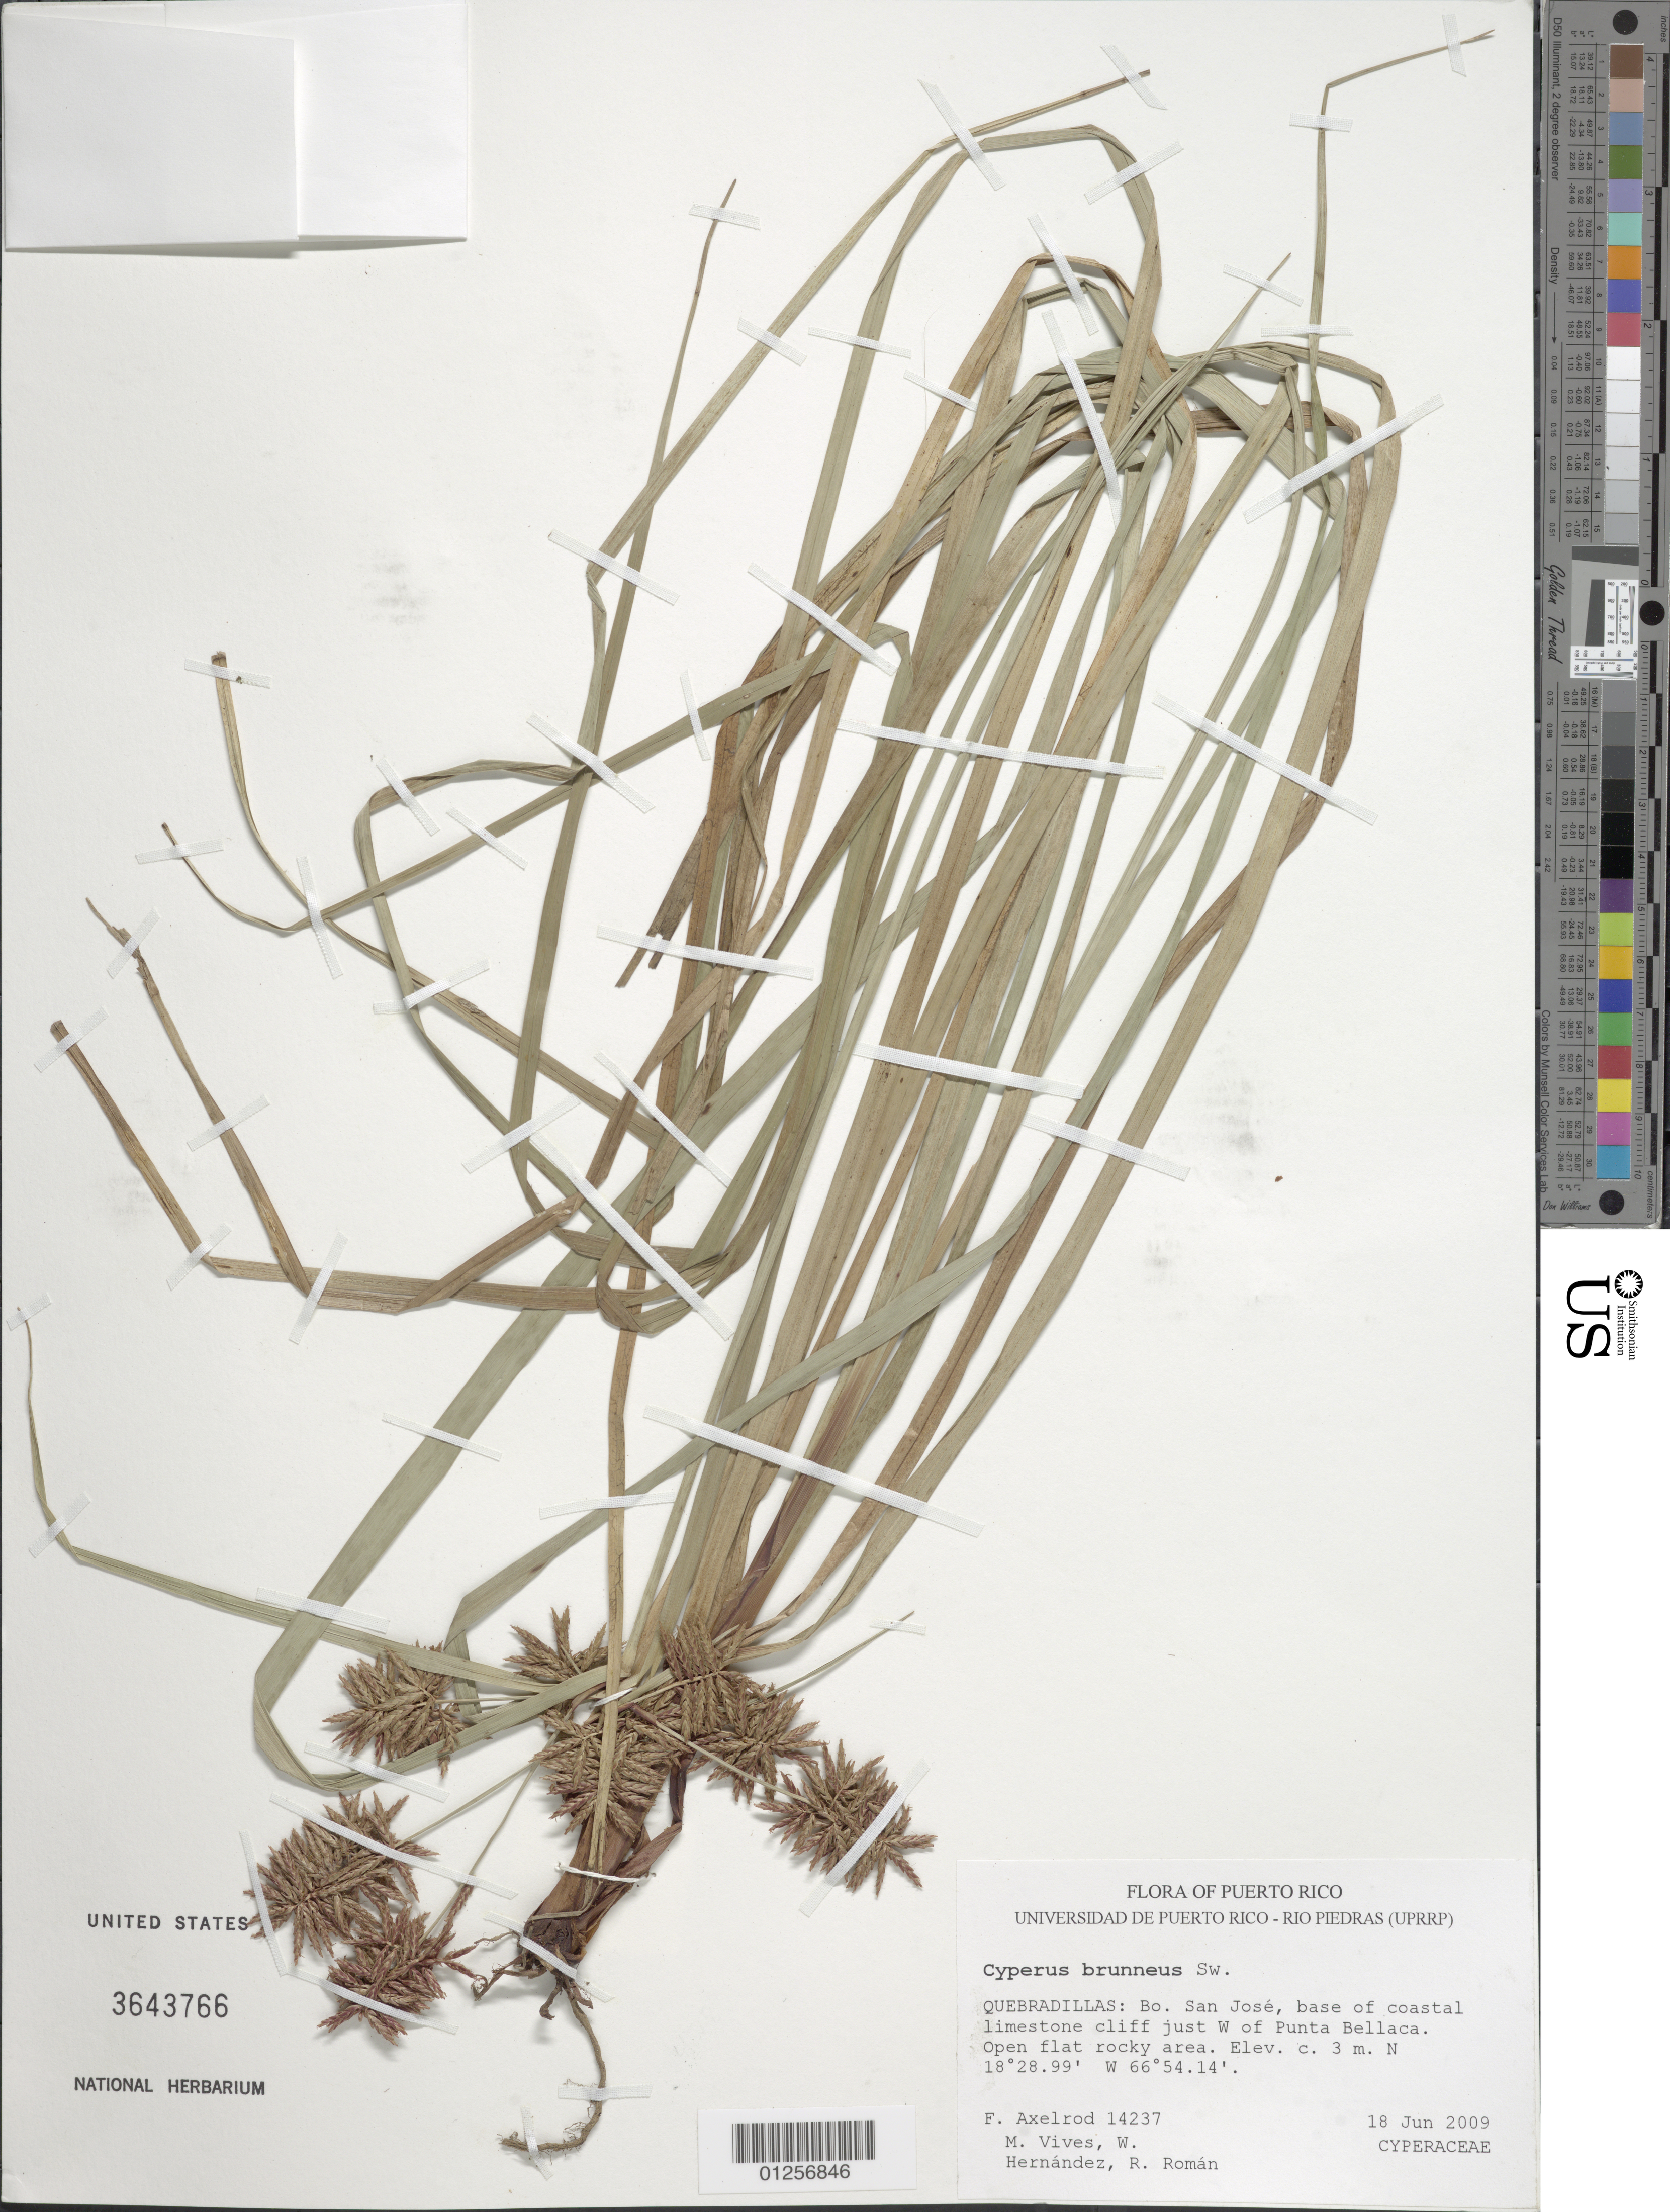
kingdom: Plantae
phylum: Tracheophyta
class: Liliopsida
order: Poales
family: Cyperaceae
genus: Cyperus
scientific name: Cyperus brunneus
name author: Sw.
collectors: F. S. Axelrod, M. Vives, W. Hernández & R. Román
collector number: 14237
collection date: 2009-06-18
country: Puerto Rico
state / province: Quebradillas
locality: Bo. San José, base of coastal limestone cliff just W of Punta Bellaca.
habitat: Open flat rocky area.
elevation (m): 3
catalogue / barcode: US 3643766